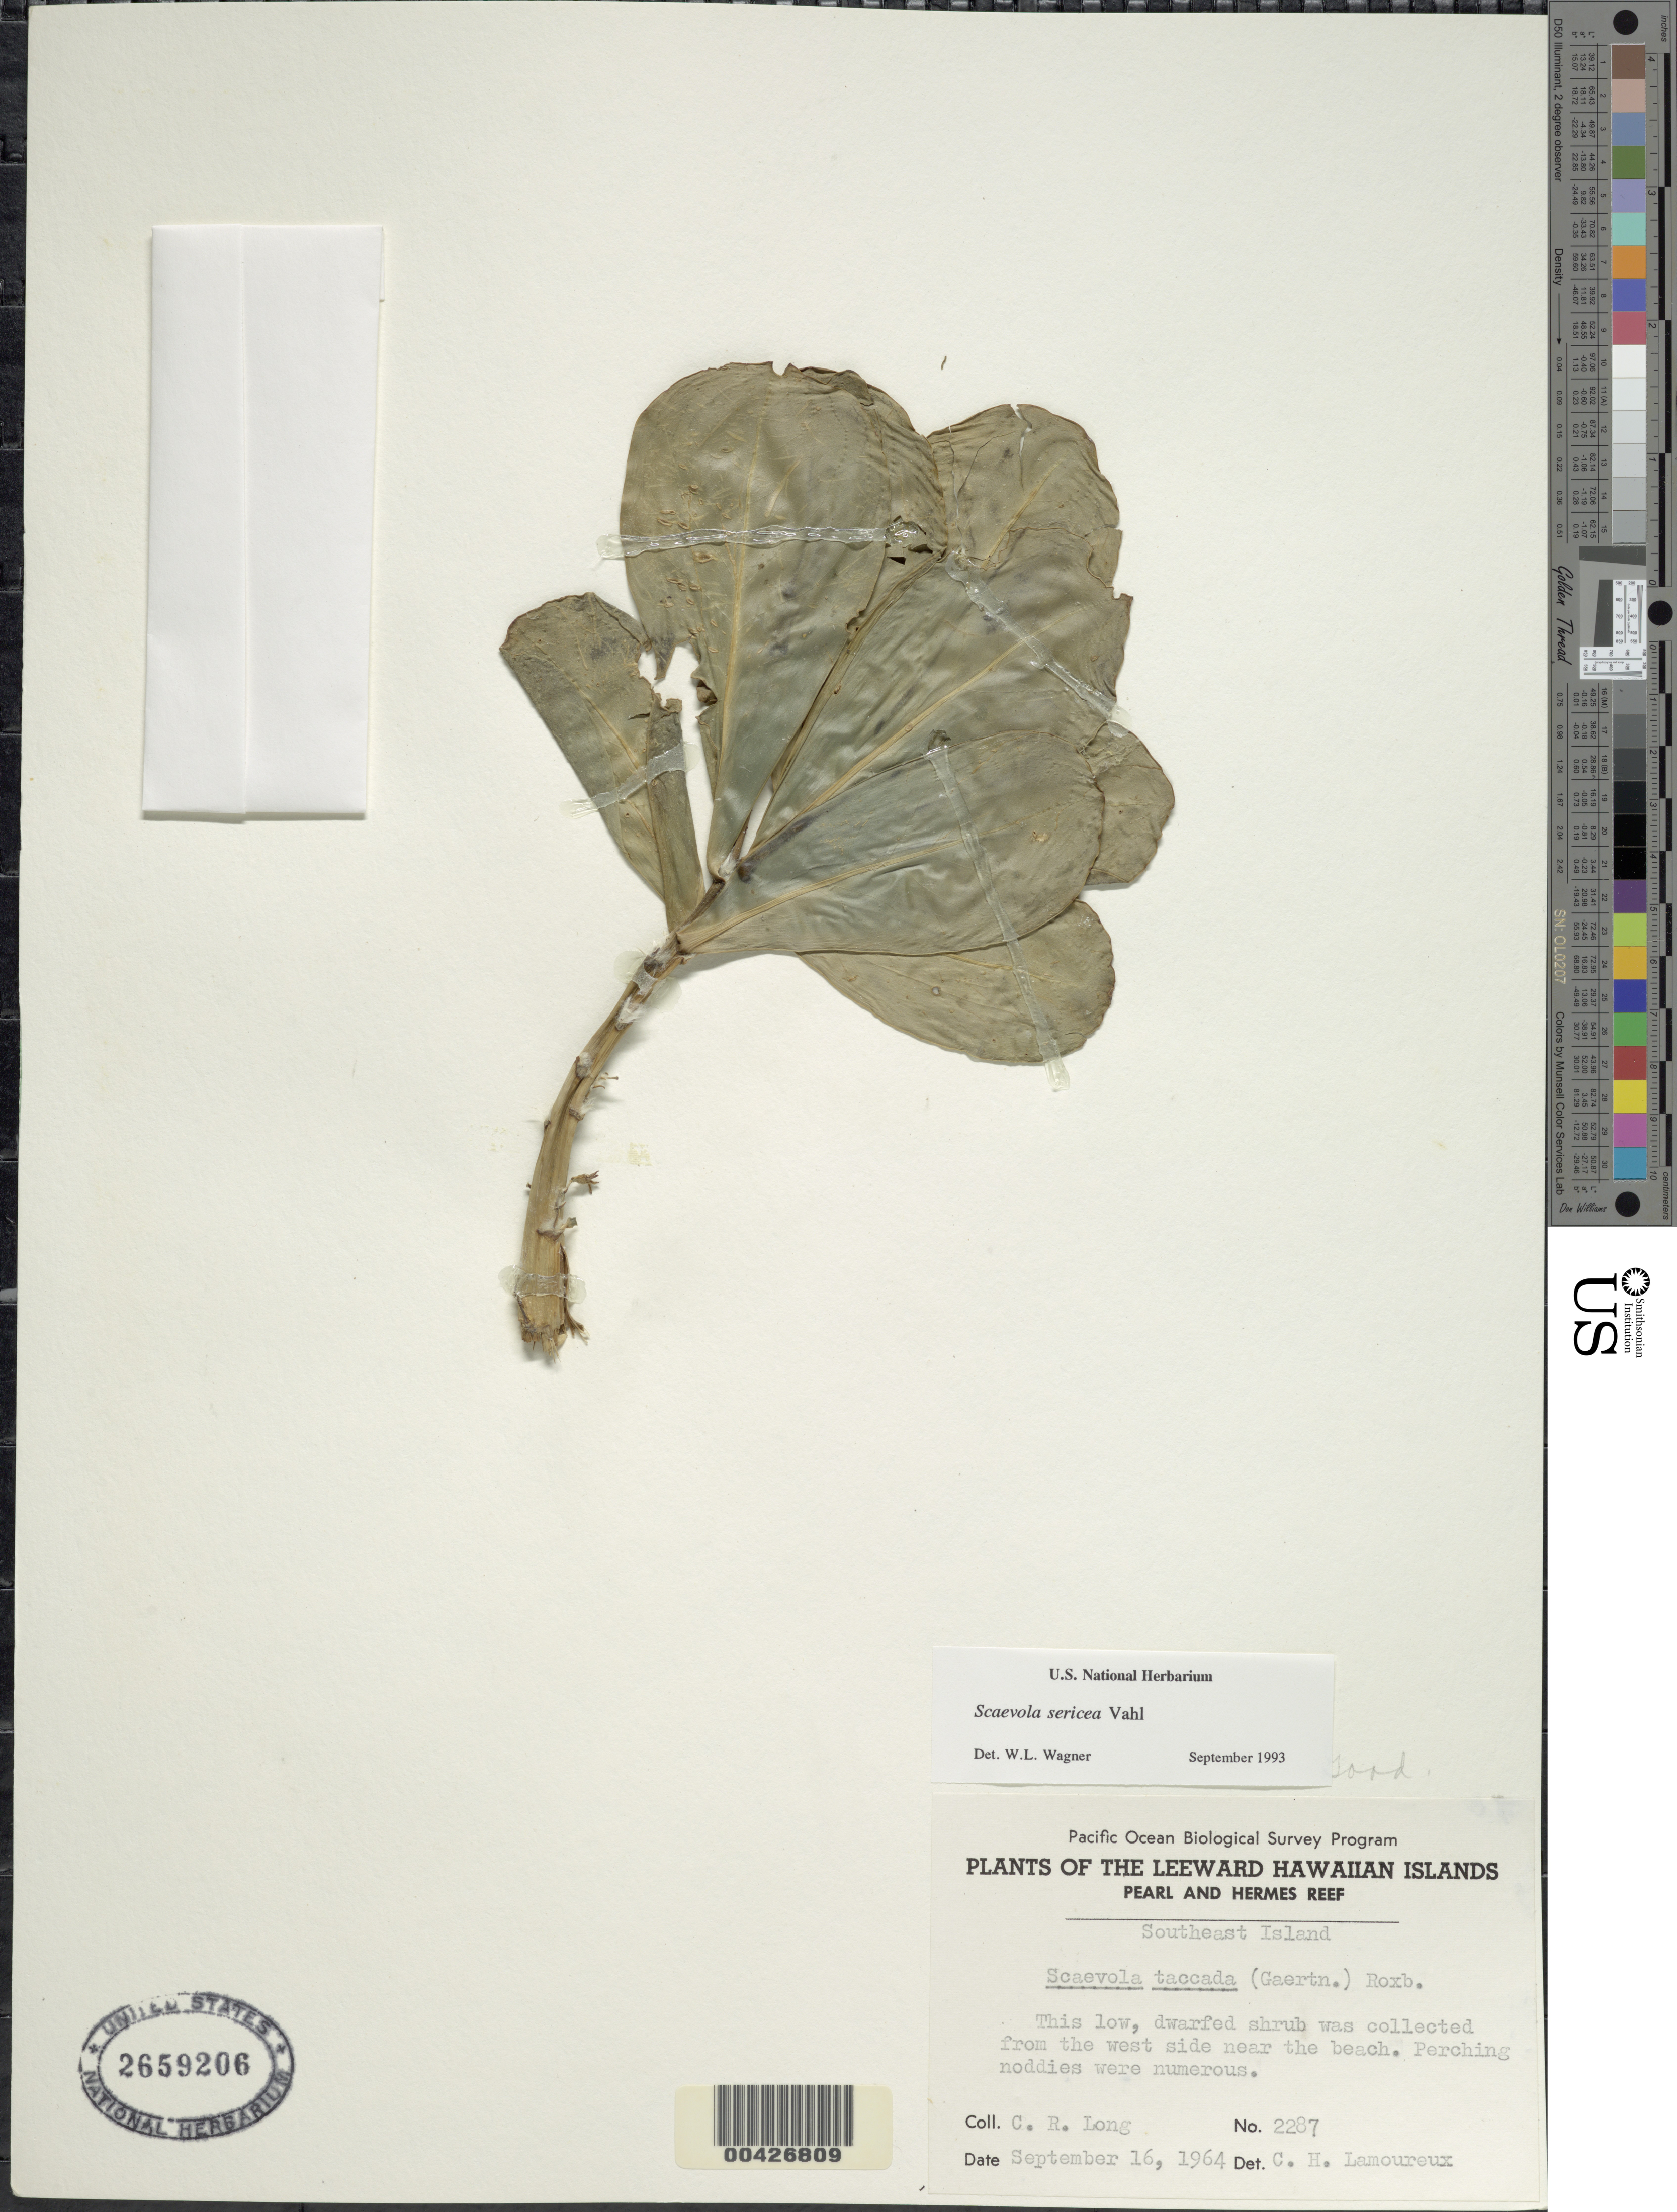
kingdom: Plantae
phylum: Tracheophyta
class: Magnoliopsida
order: Asterales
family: Goodeniaceae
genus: Scaevola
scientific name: Scaevola taccada var. taccada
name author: (Gaertn.) Roxb.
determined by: Wagner, W. L., (BOT), Smithsonian Institution - National Museum of Natural History (UNITED STATES)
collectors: C. Long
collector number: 2287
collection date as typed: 16 Sep 1964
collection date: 1964-09-16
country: United States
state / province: Hawaii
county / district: Honolulu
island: Pearl and Hermes Atoll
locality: Southeast Islet, W side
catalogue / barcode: US 2659206